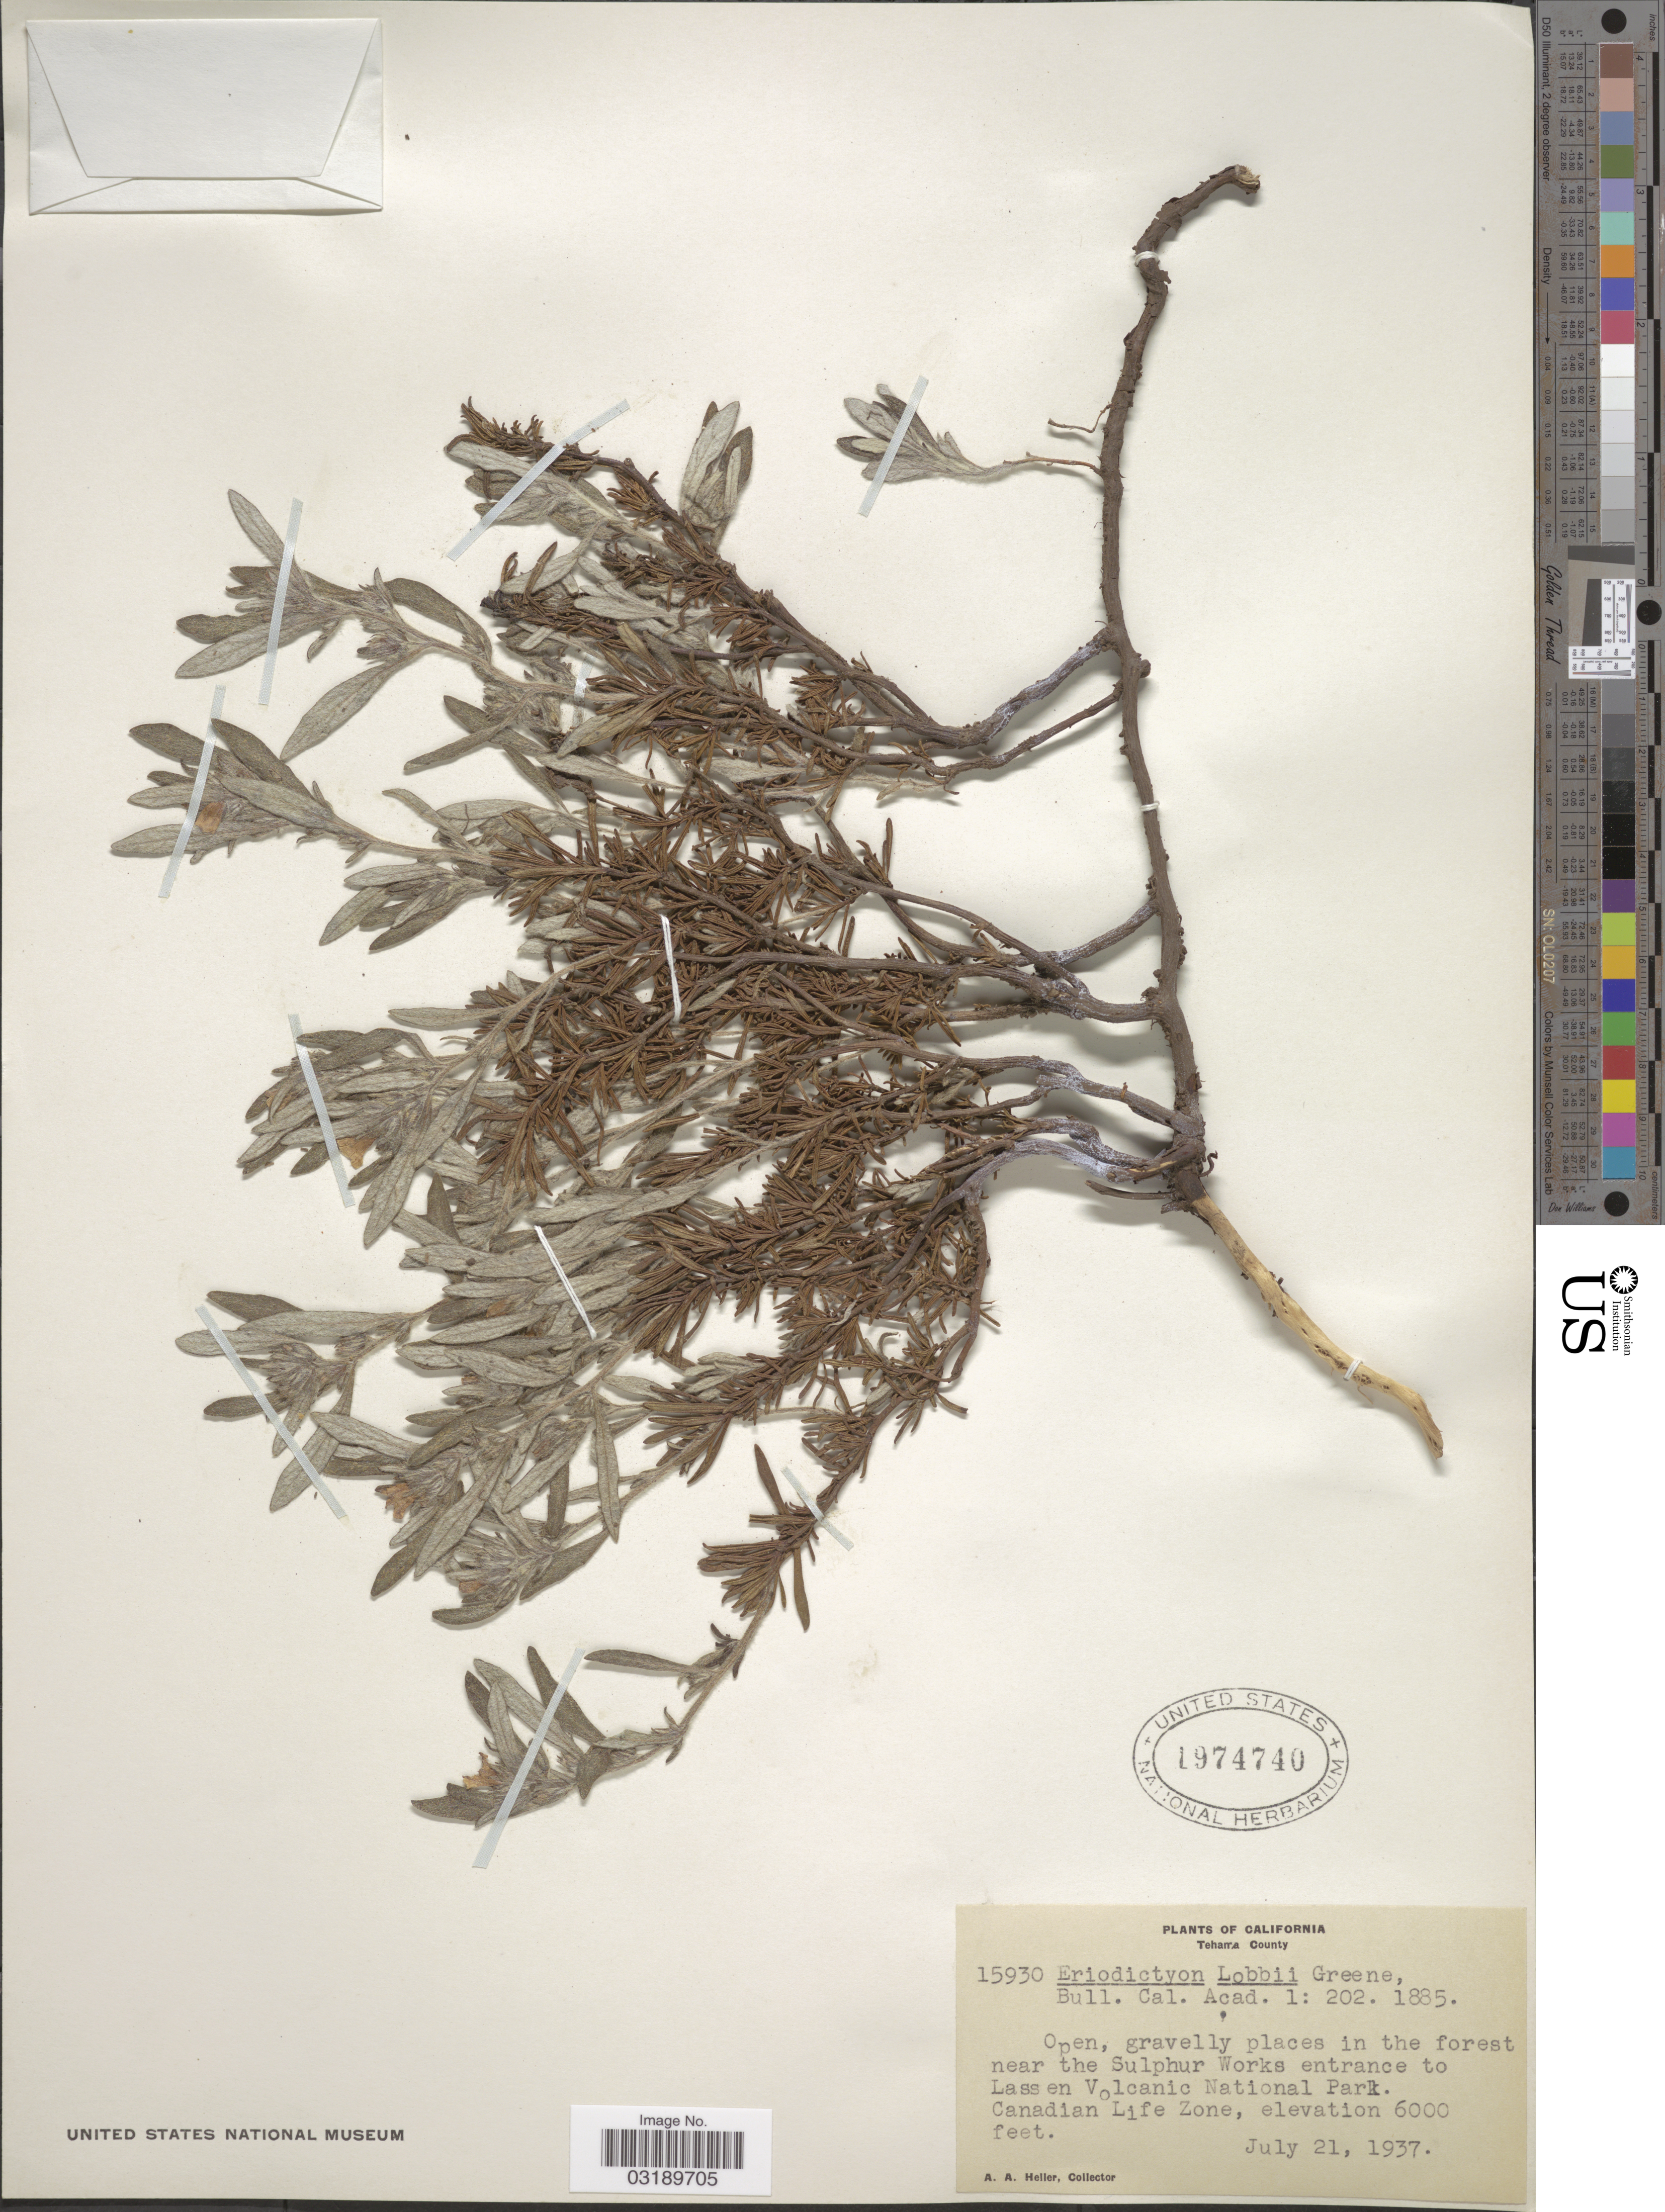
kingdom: Plantae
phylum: Tracheophyta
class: Magnoliopsida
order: Boraginales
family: Namaceae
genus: Eriodictyon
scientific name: Eriodictyon lobbii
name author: (A. Gray) Greene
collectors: A. A. Heller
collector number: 15930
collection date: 1937-07-21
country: United States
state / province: California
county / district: Tehama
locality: Tehama County. Near the Sulphur Works entrance to Lassen Volcanic National Park. Canadian Life Zone.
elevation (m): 1829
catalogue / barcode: US 1974740